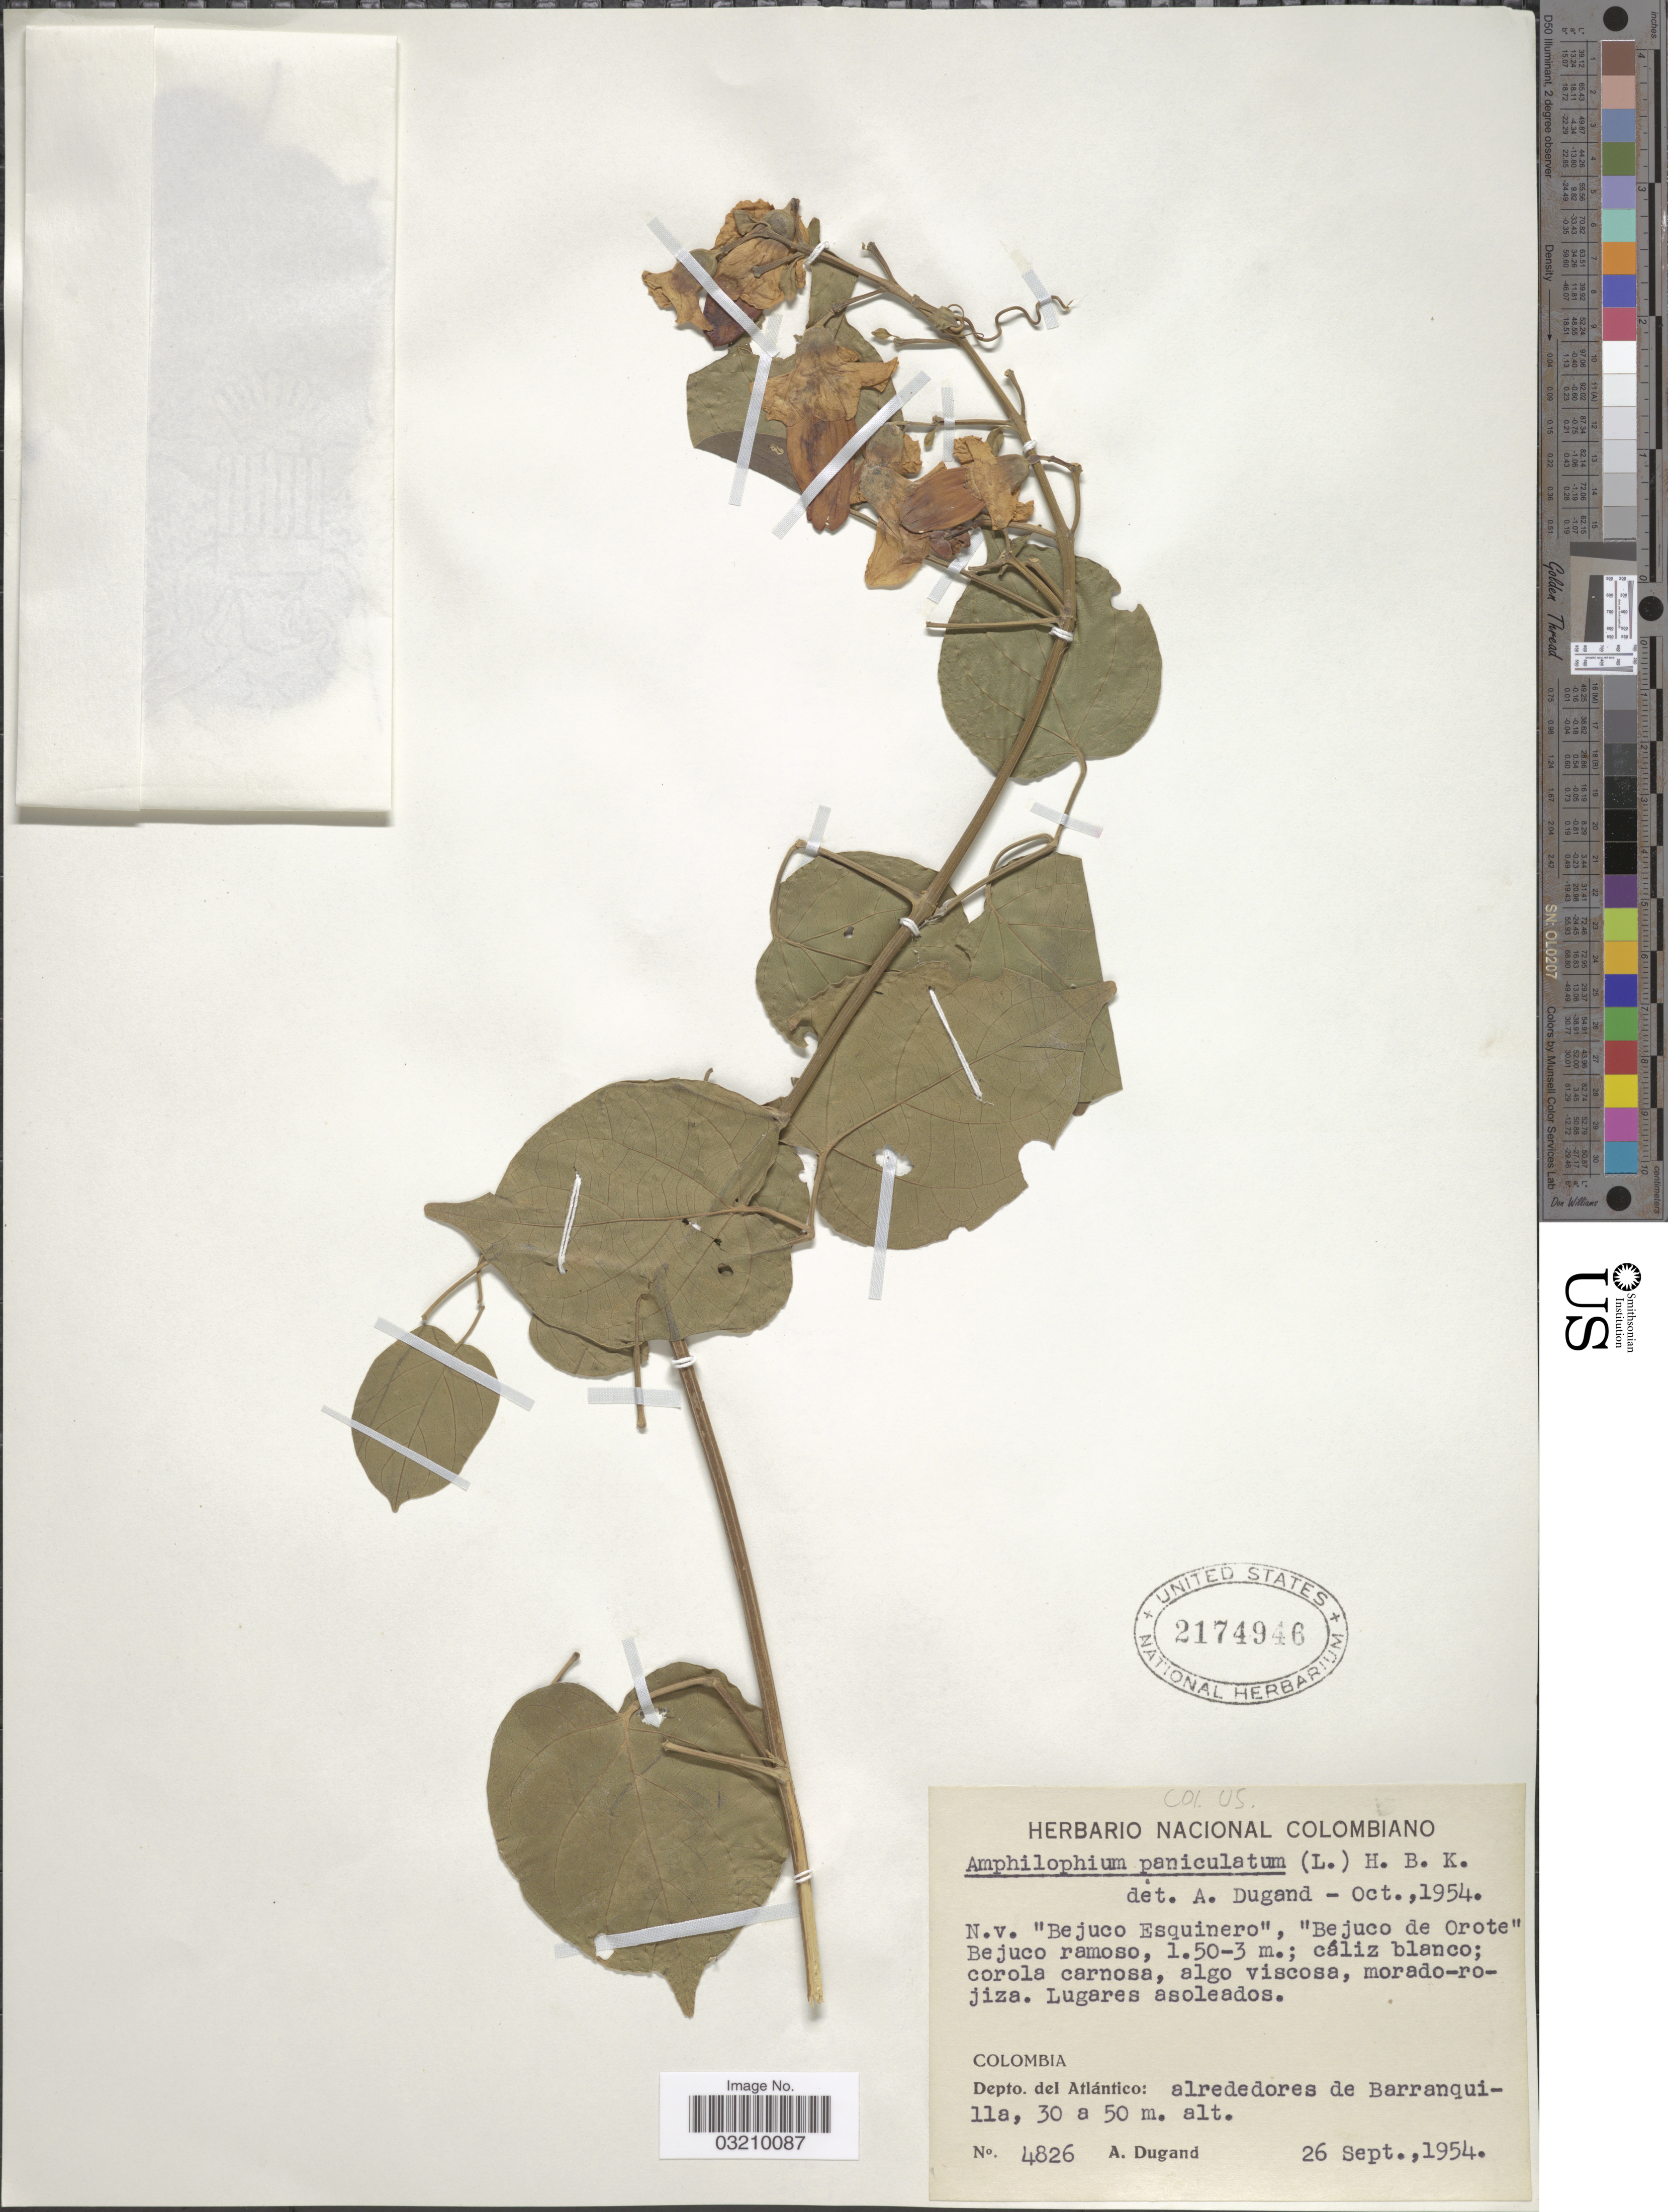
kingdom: Plantae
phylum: Tracheophyta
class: Magnoliopsida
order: Lamiales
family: Bignoniaceae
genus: Amphilophium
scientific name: Amphilophium paniculatum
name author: (L.) Kunth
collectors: A. Dugand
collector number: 4826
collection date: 1954-09-26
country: Colombia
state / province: Atlántico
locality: Depto. del Atlántico: alrededores de Barranquilla.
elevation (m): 30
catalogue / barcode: US 2174946